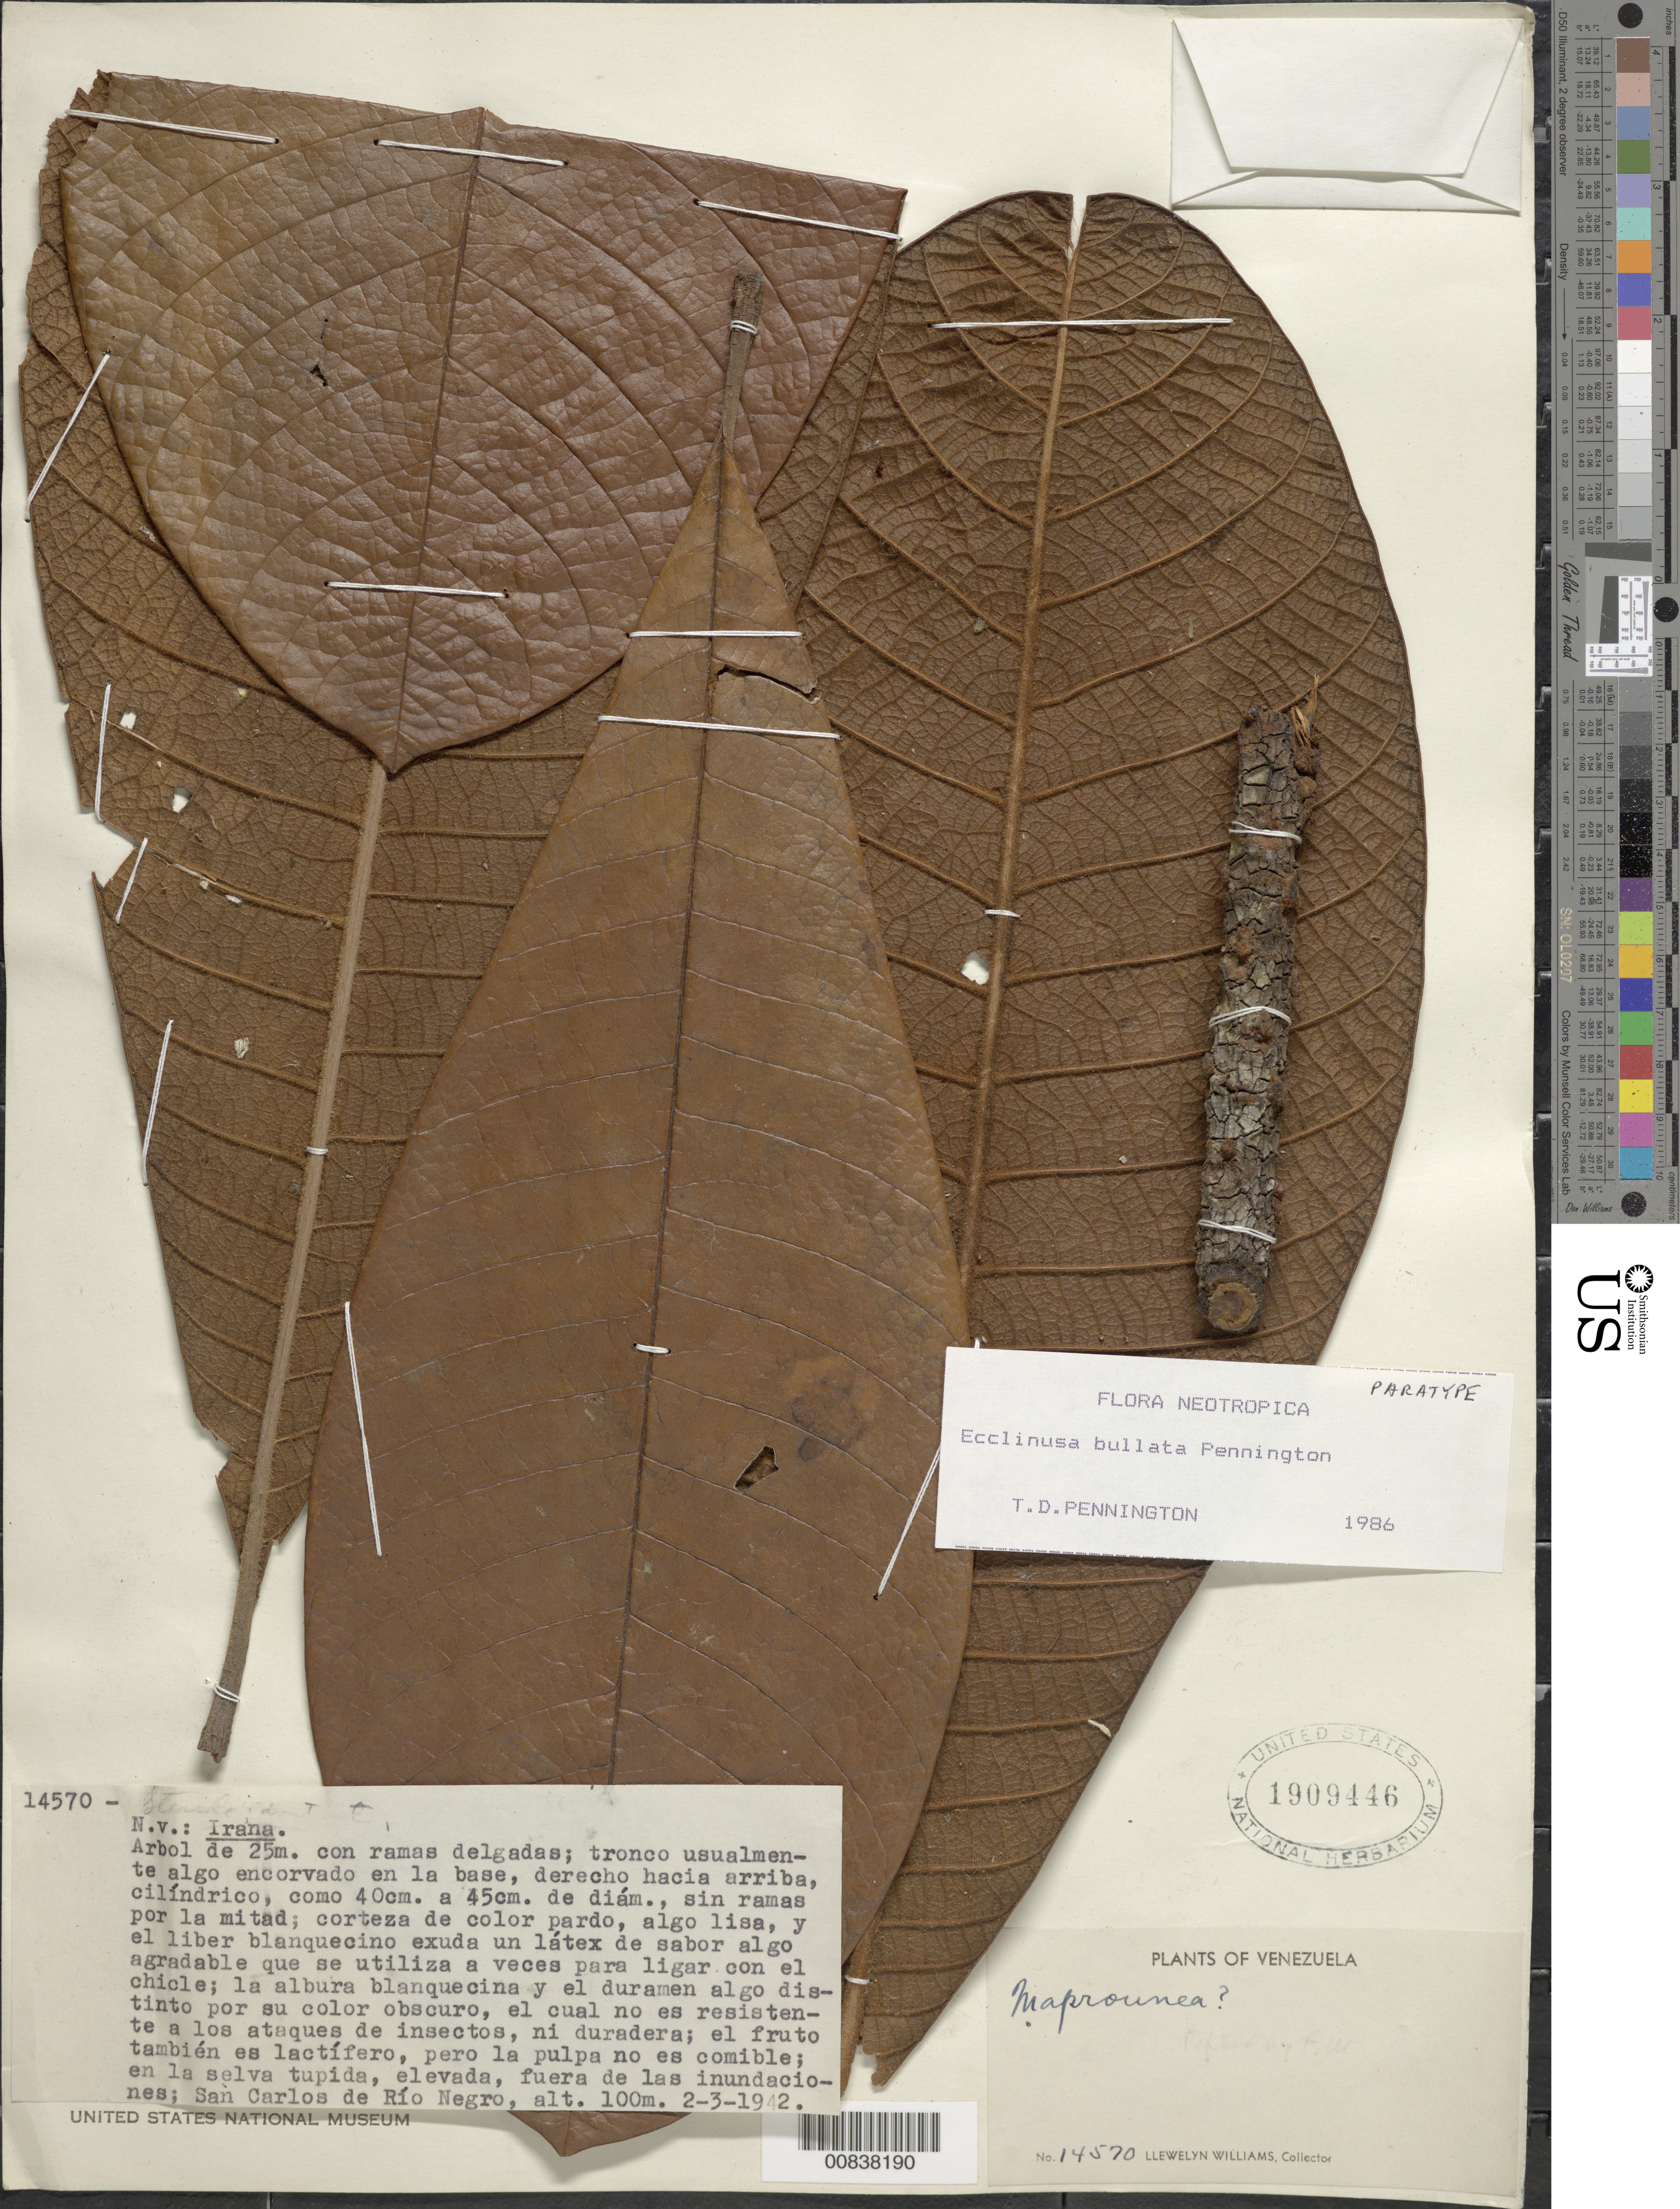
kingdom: Plantae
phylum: Tracheophyta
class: Magnoliopsida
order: Ericales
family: Sapotaceae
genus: Ecclinusa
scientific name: Ecclinusa bullata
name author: T.D. Penn.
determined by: Pennington, T. D., (K)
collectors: Ll. Williams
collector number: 14570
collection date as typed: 2-Mar-42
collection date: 1942-03-02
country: Venezuela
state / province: Amazonas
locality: San Carlos de Río Negro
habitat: Selva tupida, elevada, fuera de las inundaciones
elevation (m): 100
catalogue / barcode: US 1909446